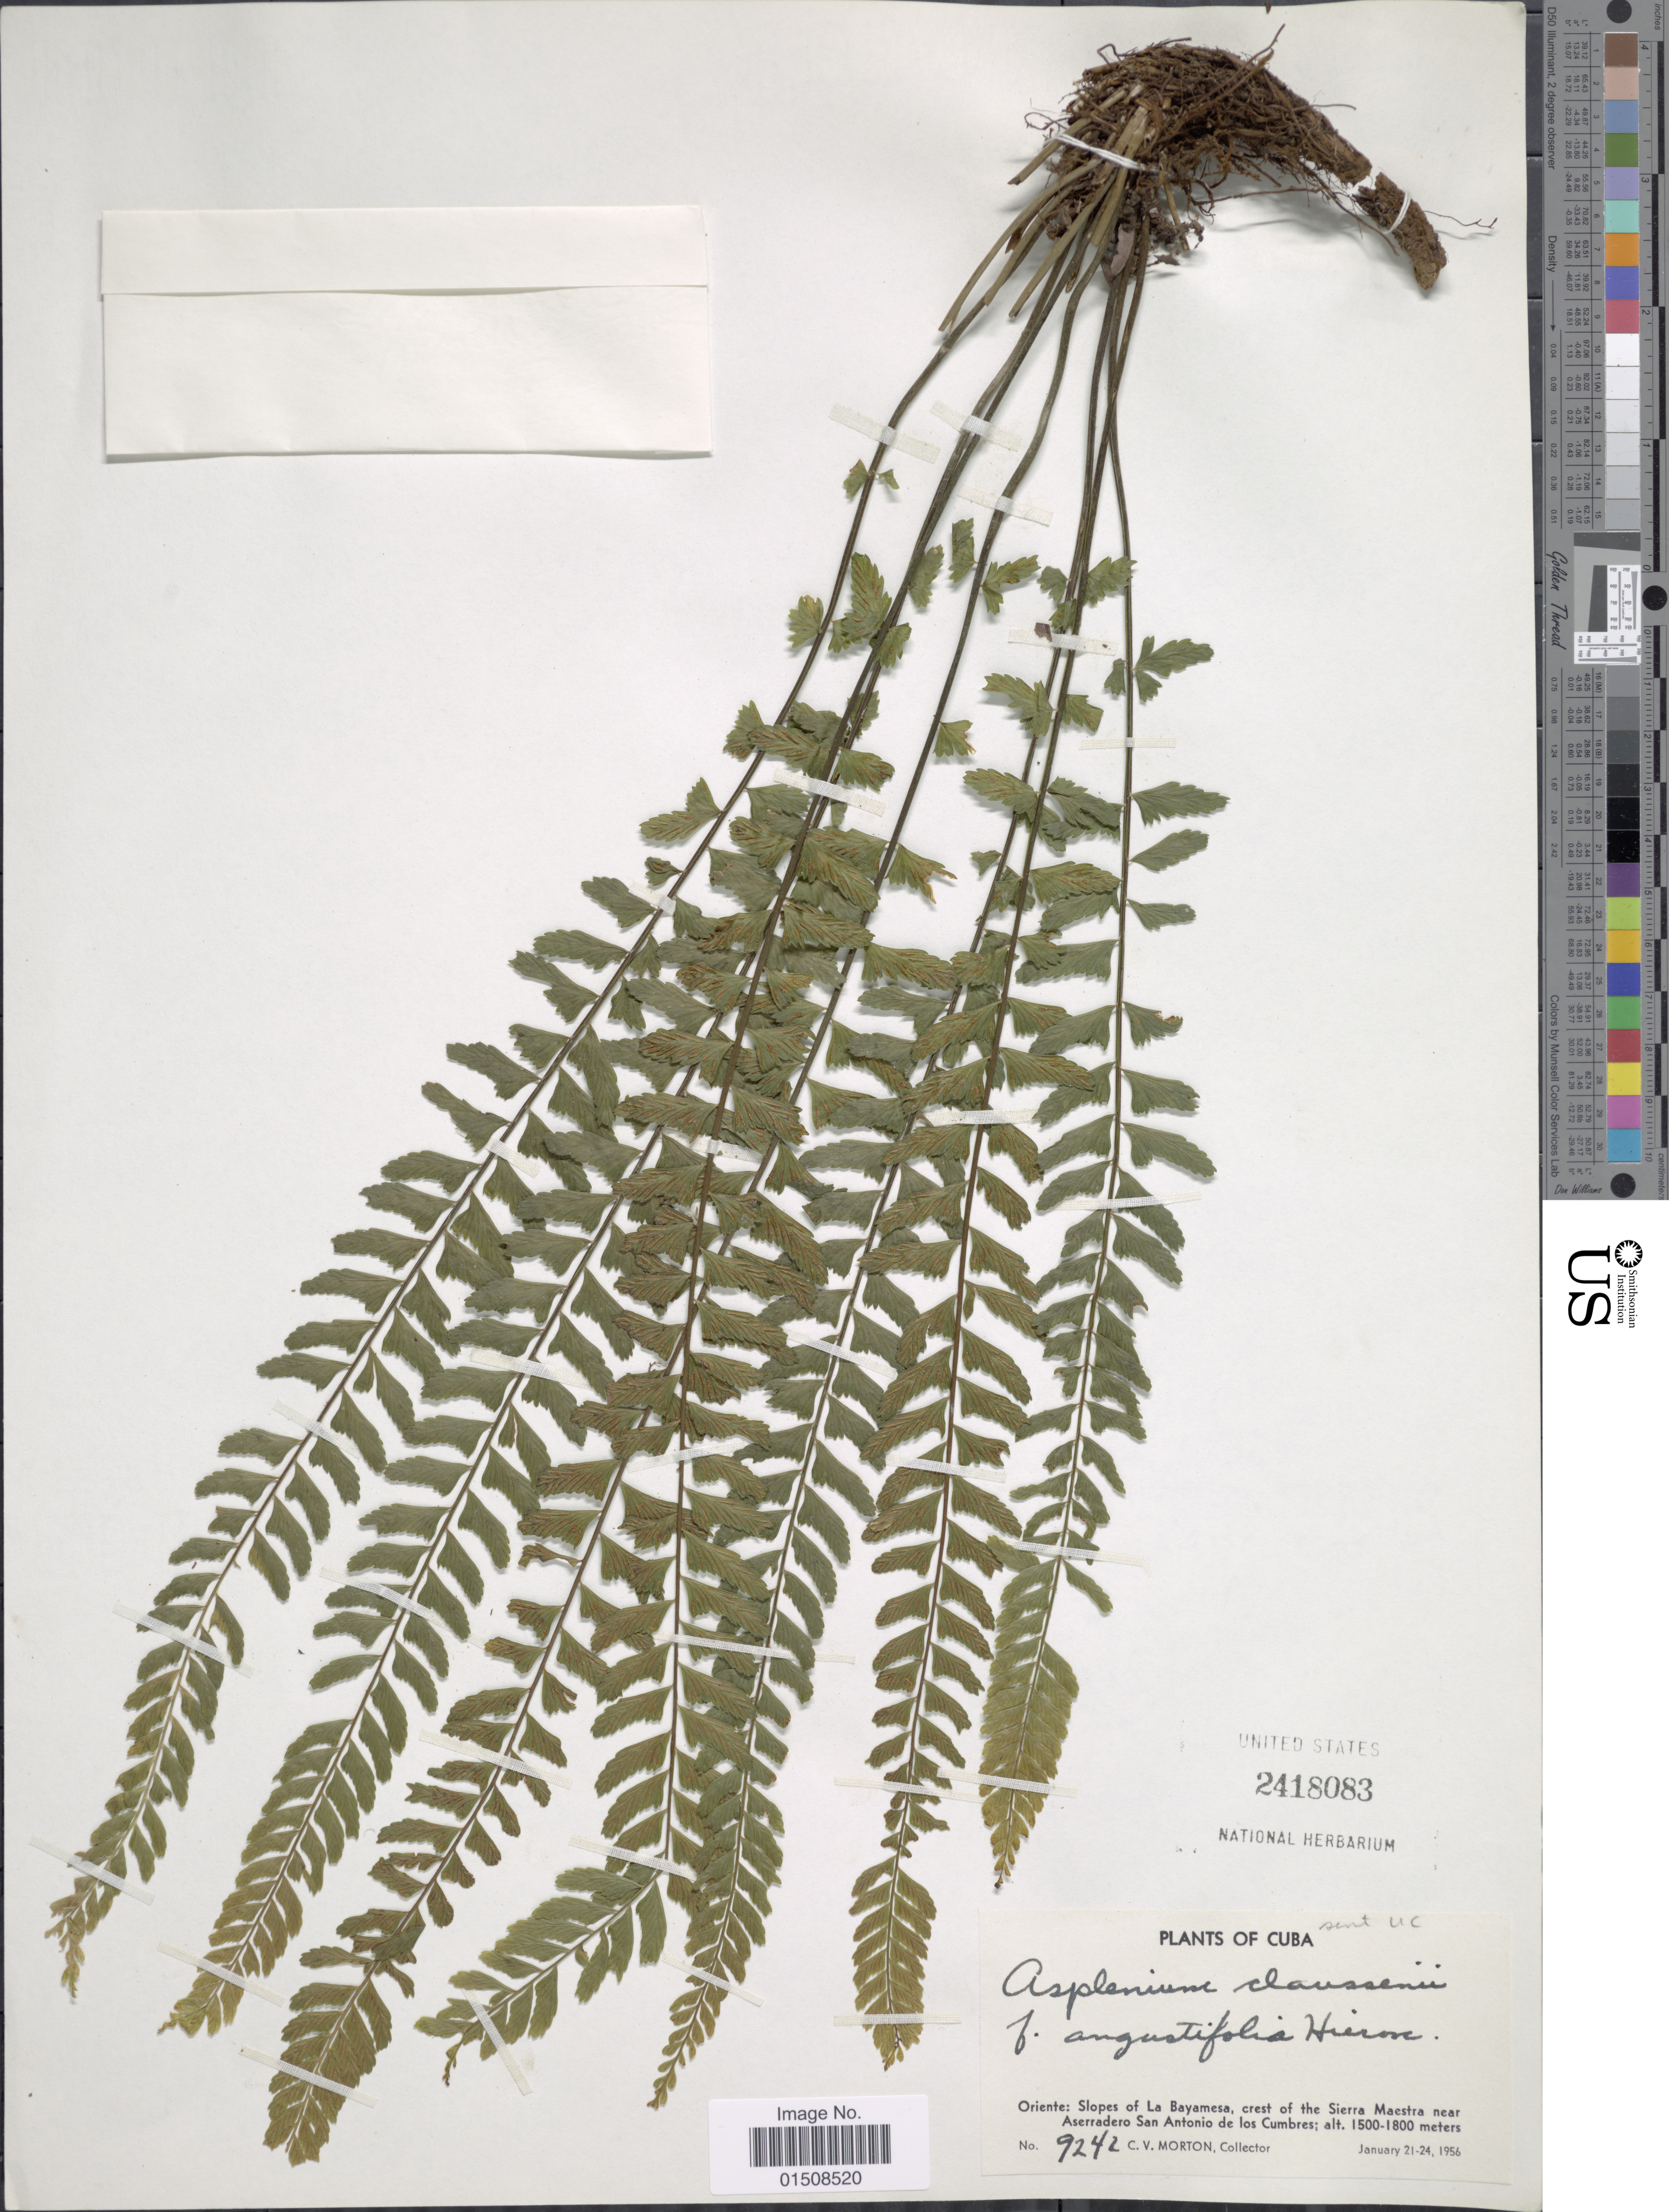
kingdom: Plantae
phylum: Tracheophyta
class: Polypodiopsida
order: Polypodiales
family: Aspleniaceae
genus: Asplenium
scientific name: Asplenium claussenii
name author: Hieron.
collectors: C. V. Morton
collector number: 9242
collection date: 1956-01-21/1956-01-24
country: Cuba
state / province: Oriente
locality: Slopes of La Bayamesa, crest of the Sierra Maestra near Aserradero San Antonio de los Cumbres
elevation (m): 1500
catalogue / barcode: US 2418083